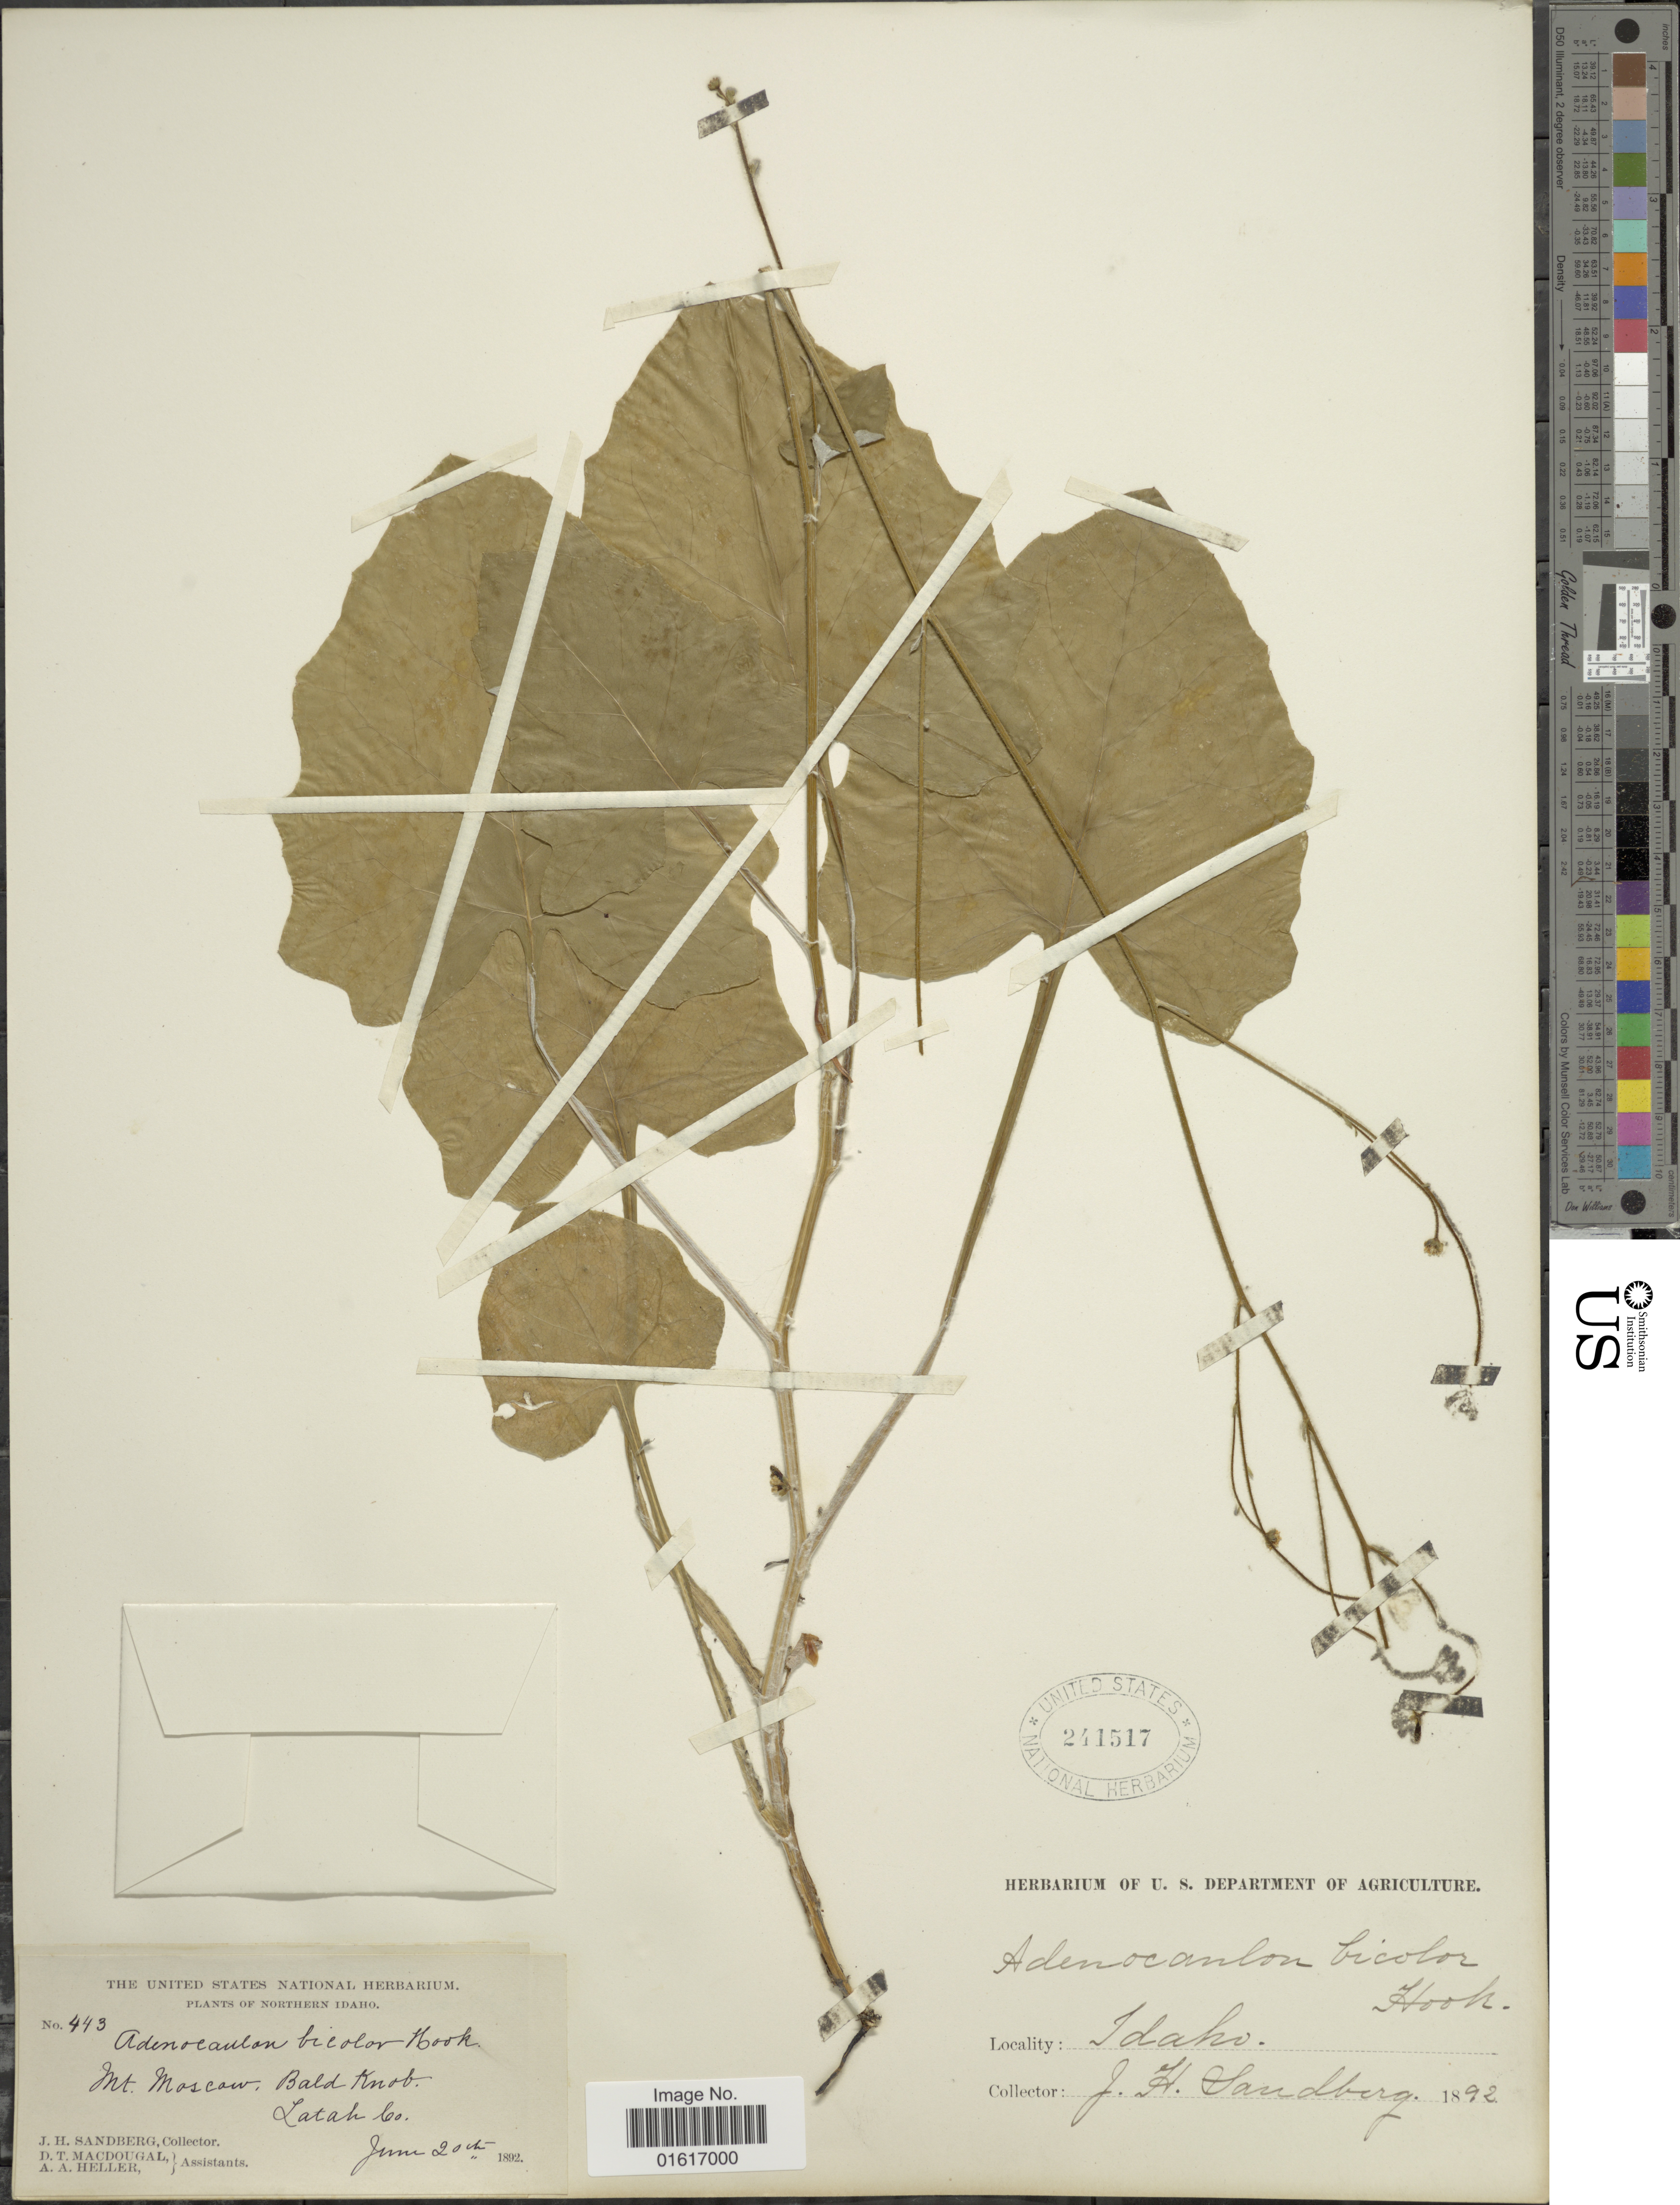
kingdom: Plantae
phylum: Tracheophyta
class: Magnoliopsida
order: Asterales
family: Asteraceae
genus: Adenocaulon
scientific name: Adenocaulon bicolor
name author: Hook.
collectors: J. H. Sandberg, D. T. MacDougal & A. A. Heller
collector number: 443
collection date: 1892-06-20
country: United States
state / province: Idaho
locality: Northern Idaho, Mt. Moscow, Bald Knob, Latah Co.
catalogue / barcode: US 241517